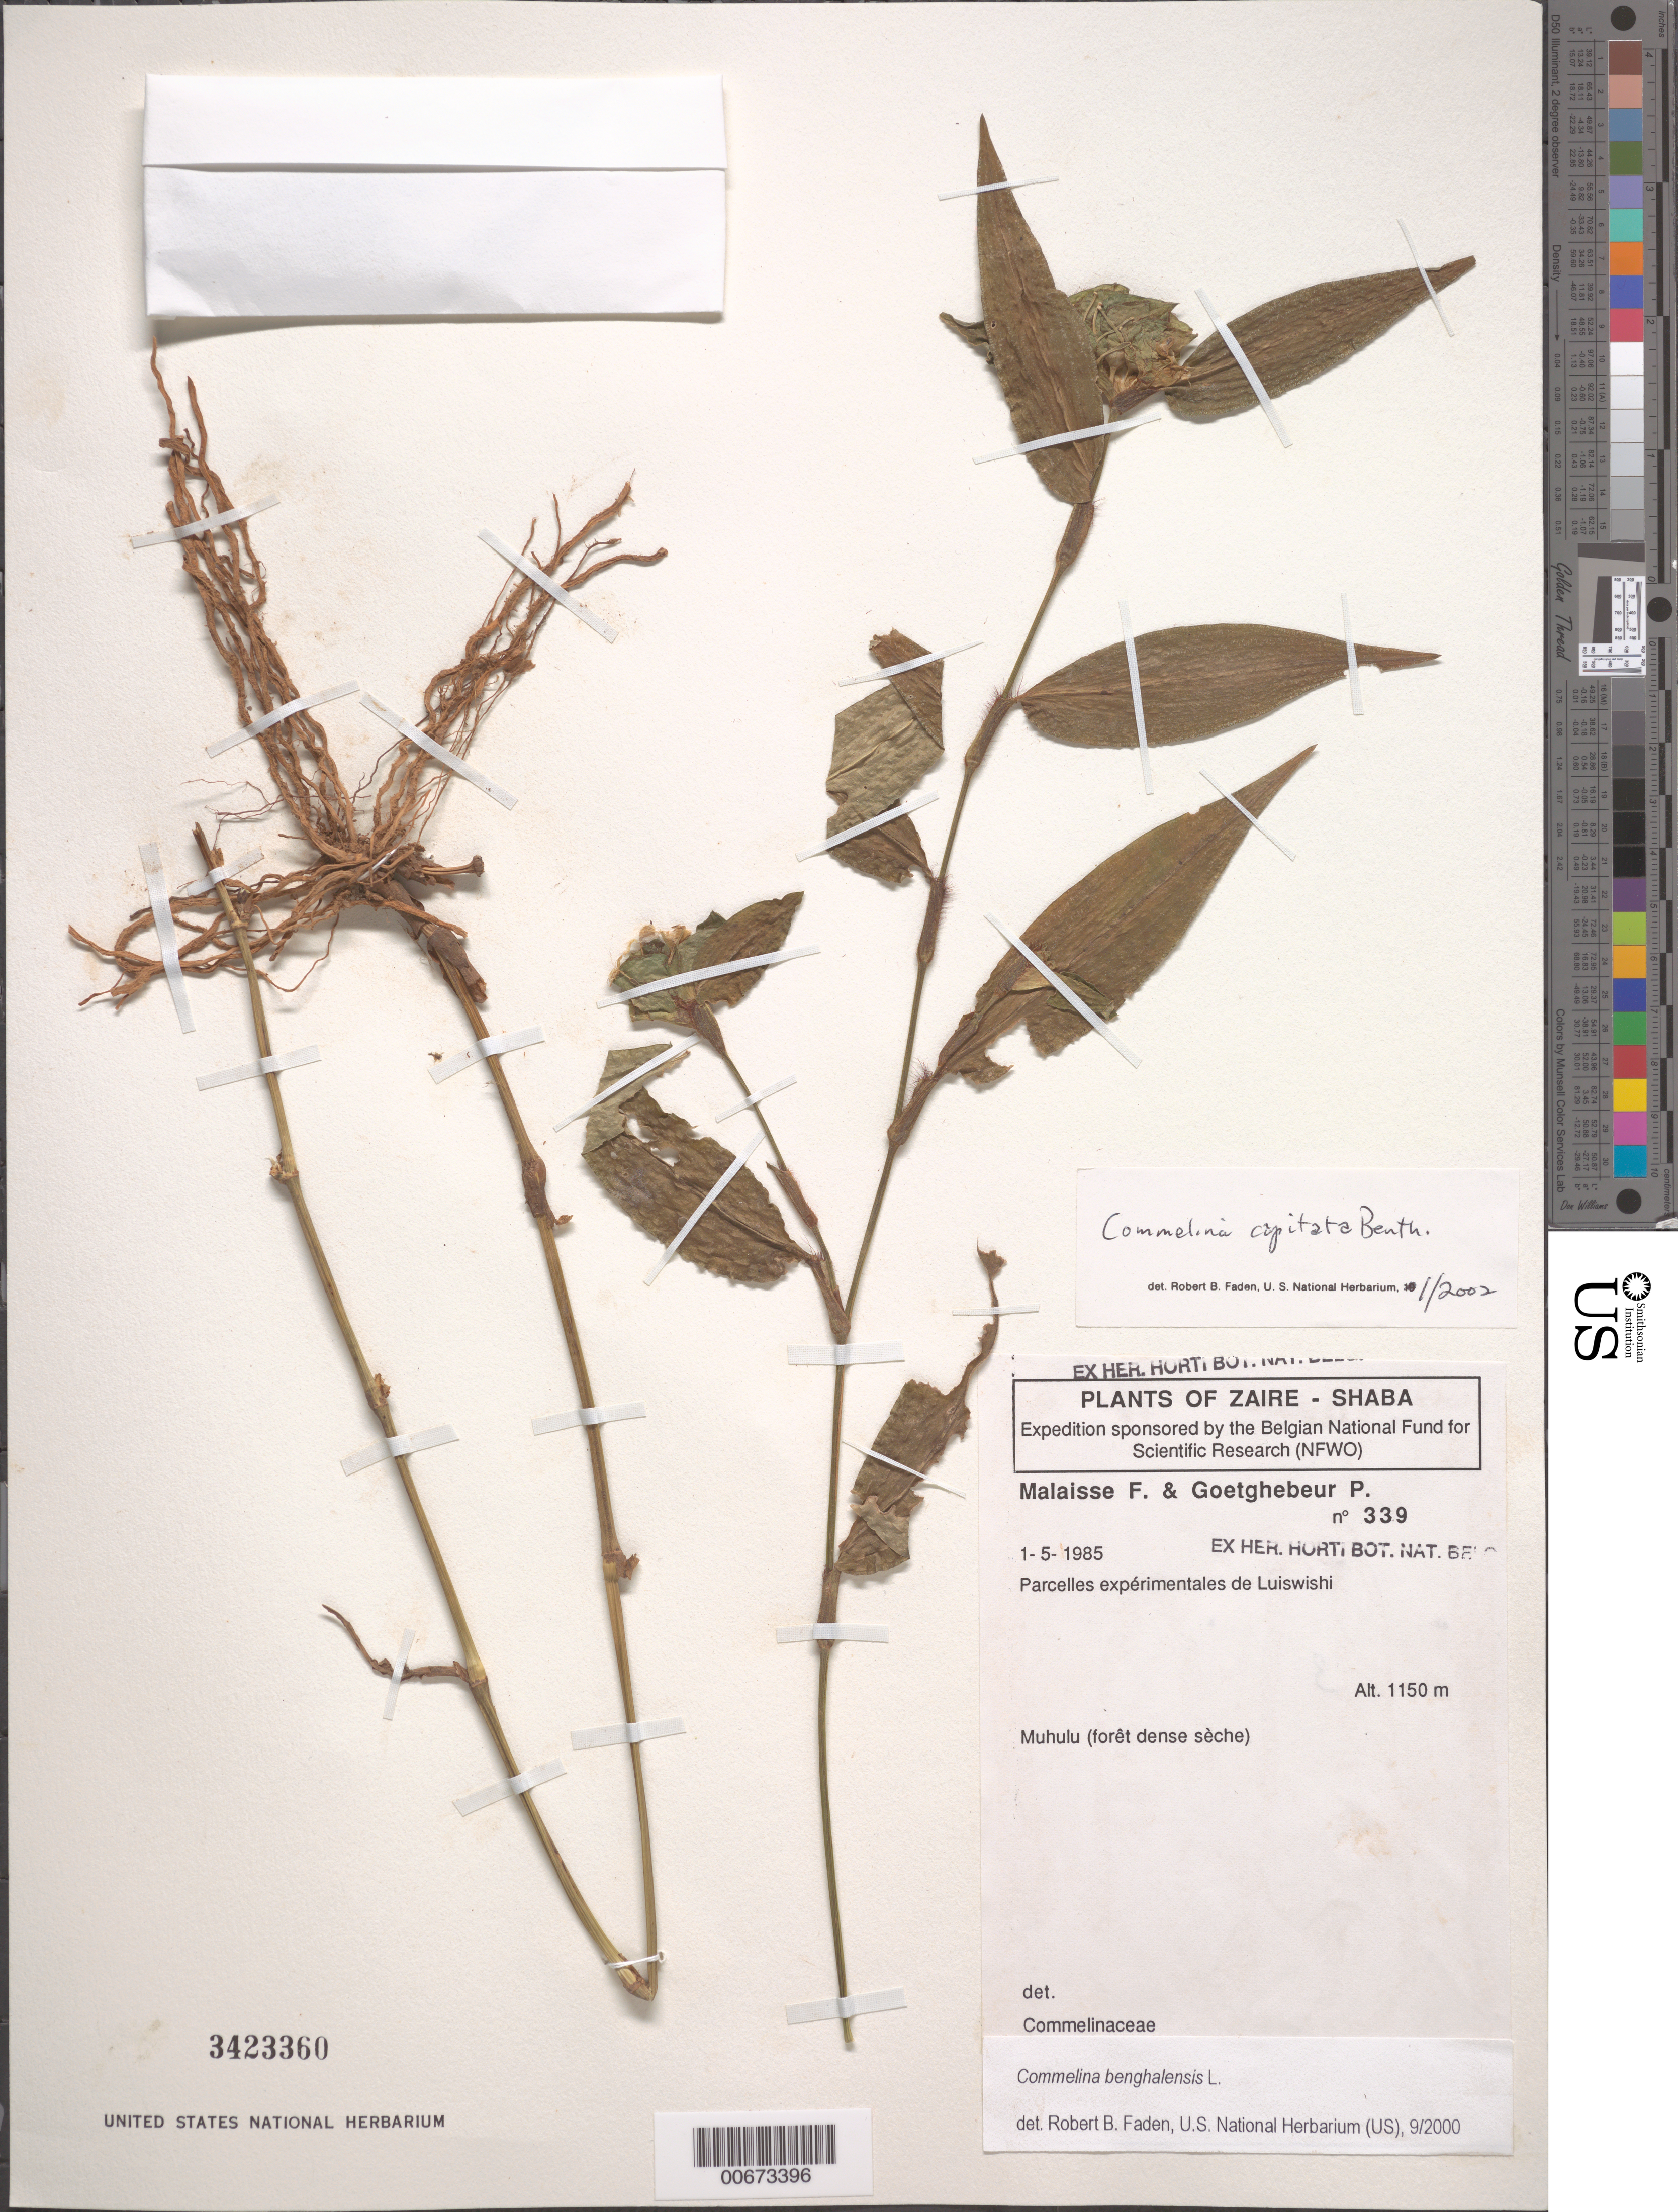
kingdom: Plantae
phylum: Tracheophyta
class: Liliopsida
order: Commelinales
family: Commelinaceae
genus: Commelina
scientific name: Commelina capitata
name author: Benth.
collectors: F. Malaisee & P. Goetghebeur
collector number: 339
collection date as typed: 01 May 1985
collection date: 1985-05-01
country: Congo, Democratic Republic of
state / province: Maniema (?)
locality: Muhulu. [Shaba Province also know as Katanga.]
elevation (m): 1150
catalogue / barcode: US 3423360